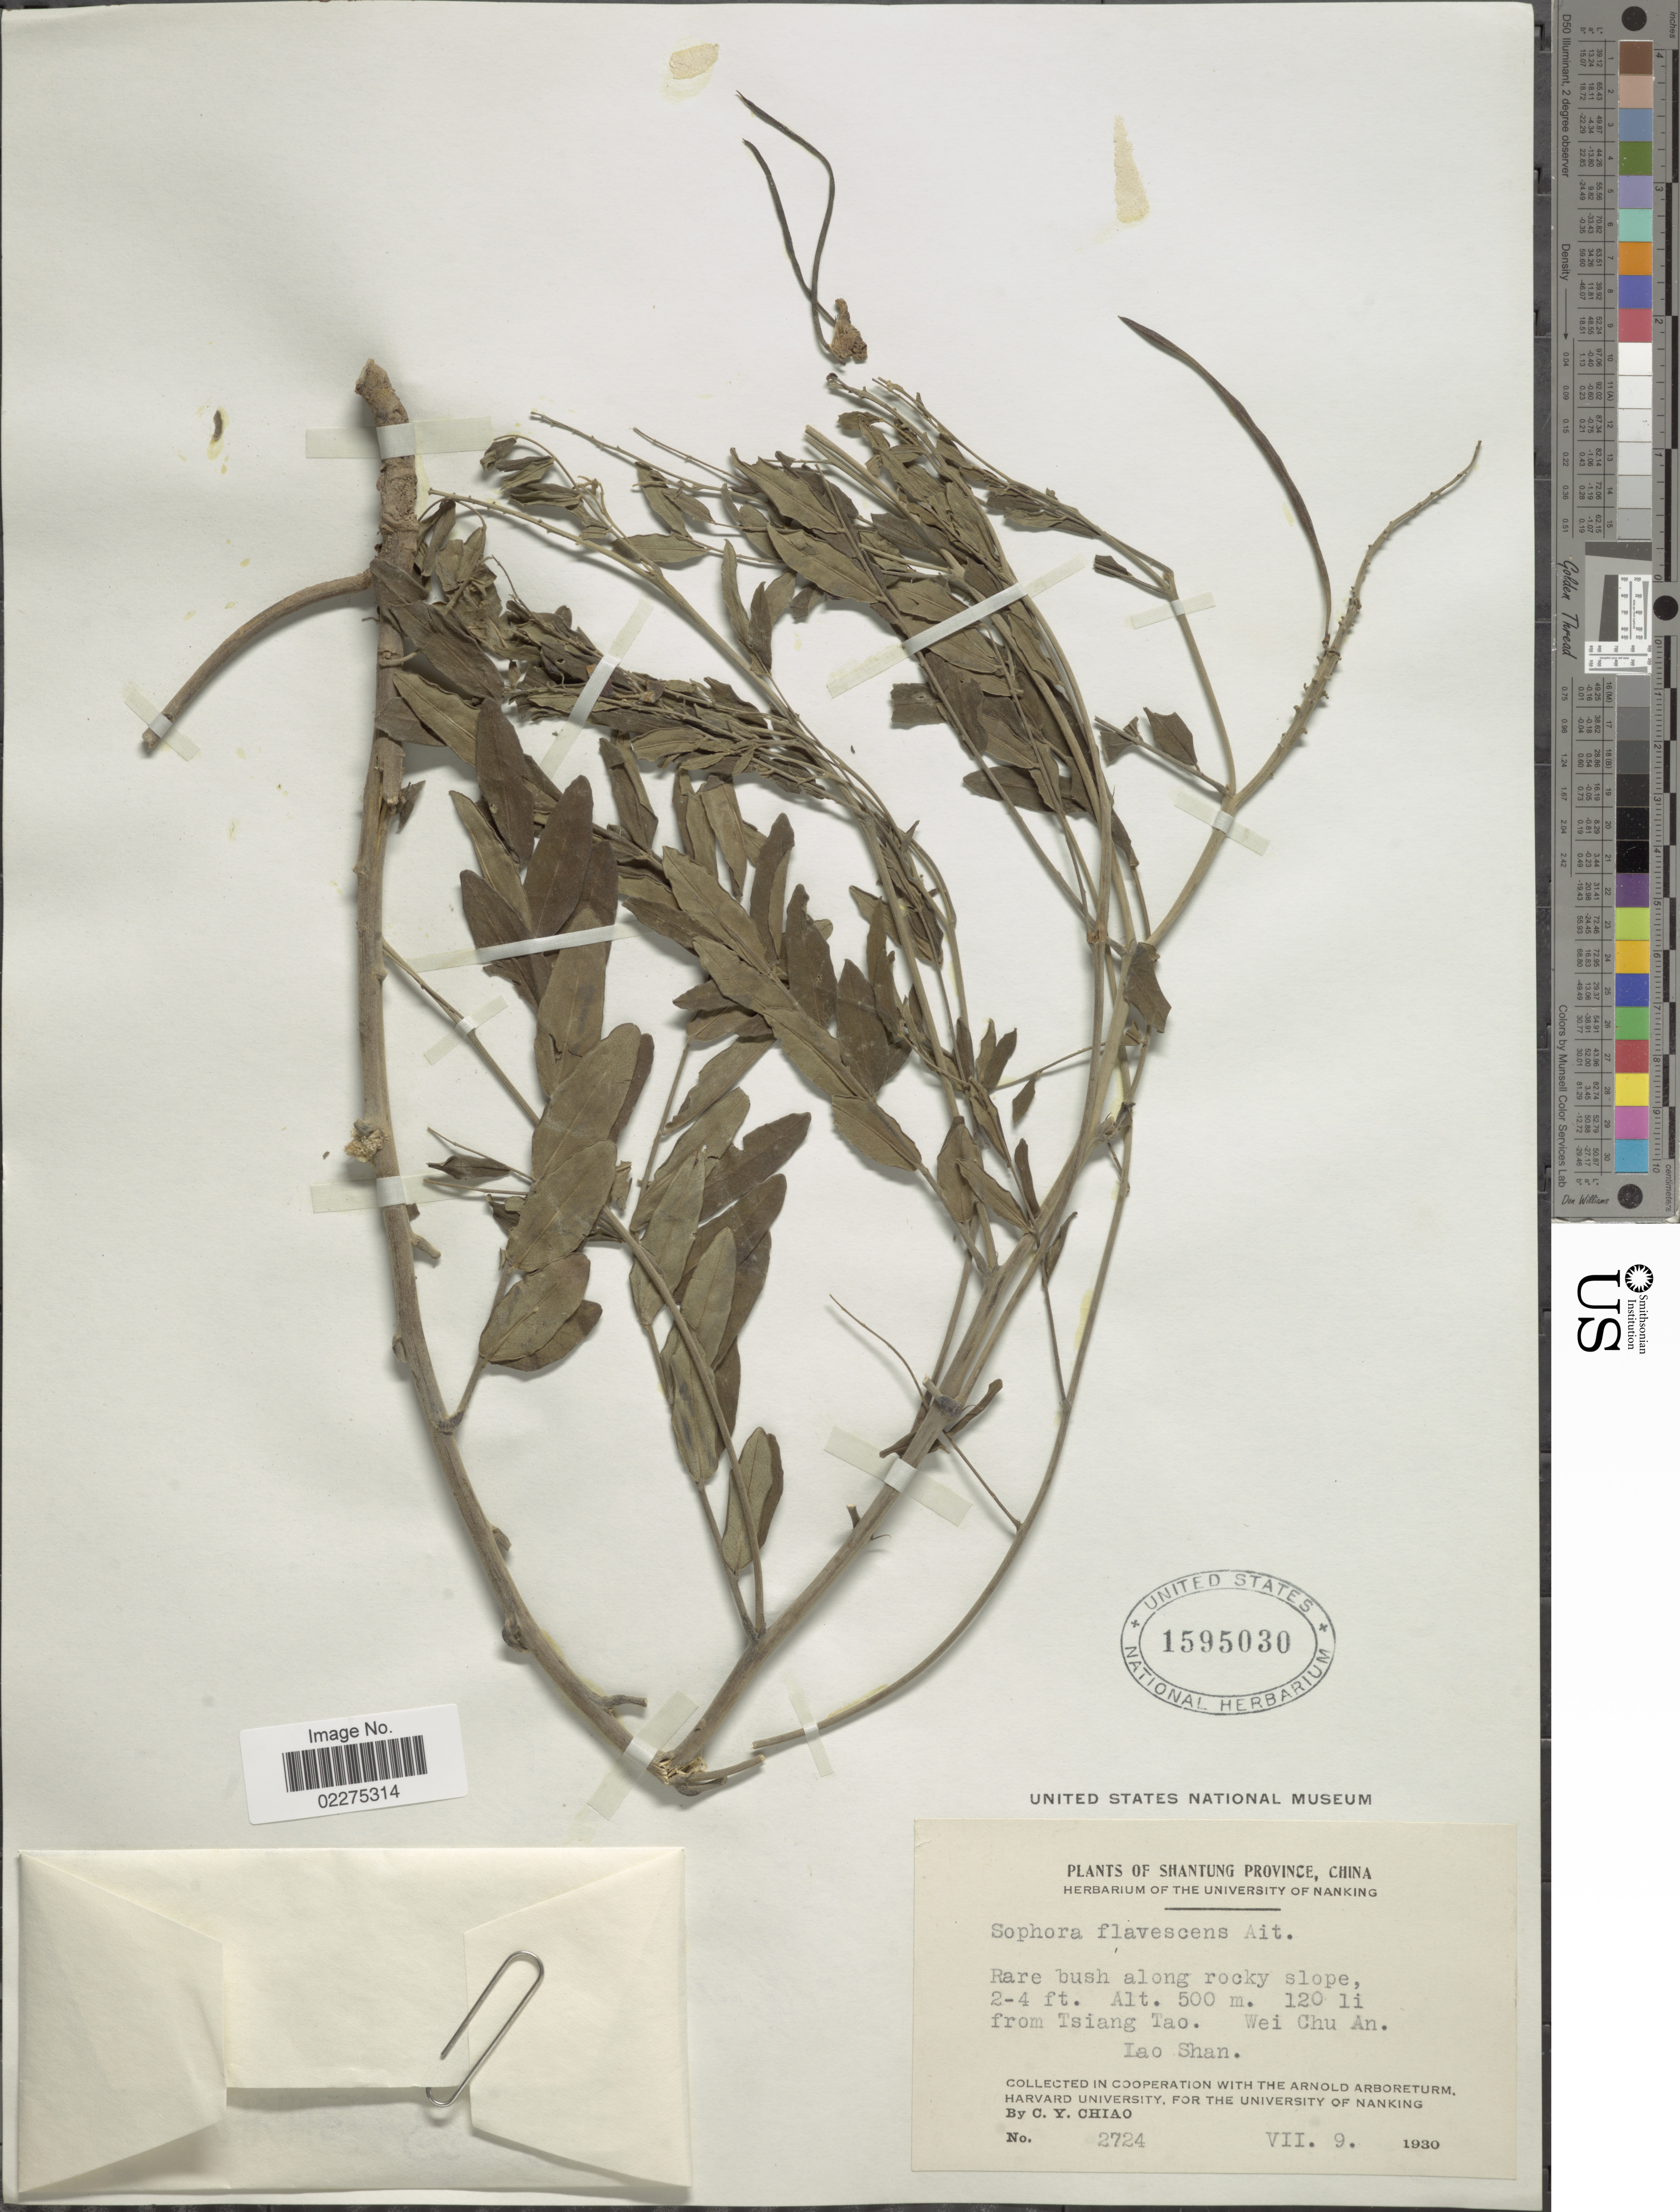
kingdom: Plantae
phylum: Tracheophyta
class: Magnoliopsida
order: Fabales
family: Fabaceae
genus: Sophora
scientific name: Sophora flavescens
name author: Aiton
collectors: C. Y. Chiao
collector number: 2724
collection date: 1930-07-09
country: China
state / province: Shandong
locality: Shantung Province. 120 li fromTsiang Tao. Wei Chu An. Lao Shan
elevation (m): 500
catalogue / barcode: US 1595030